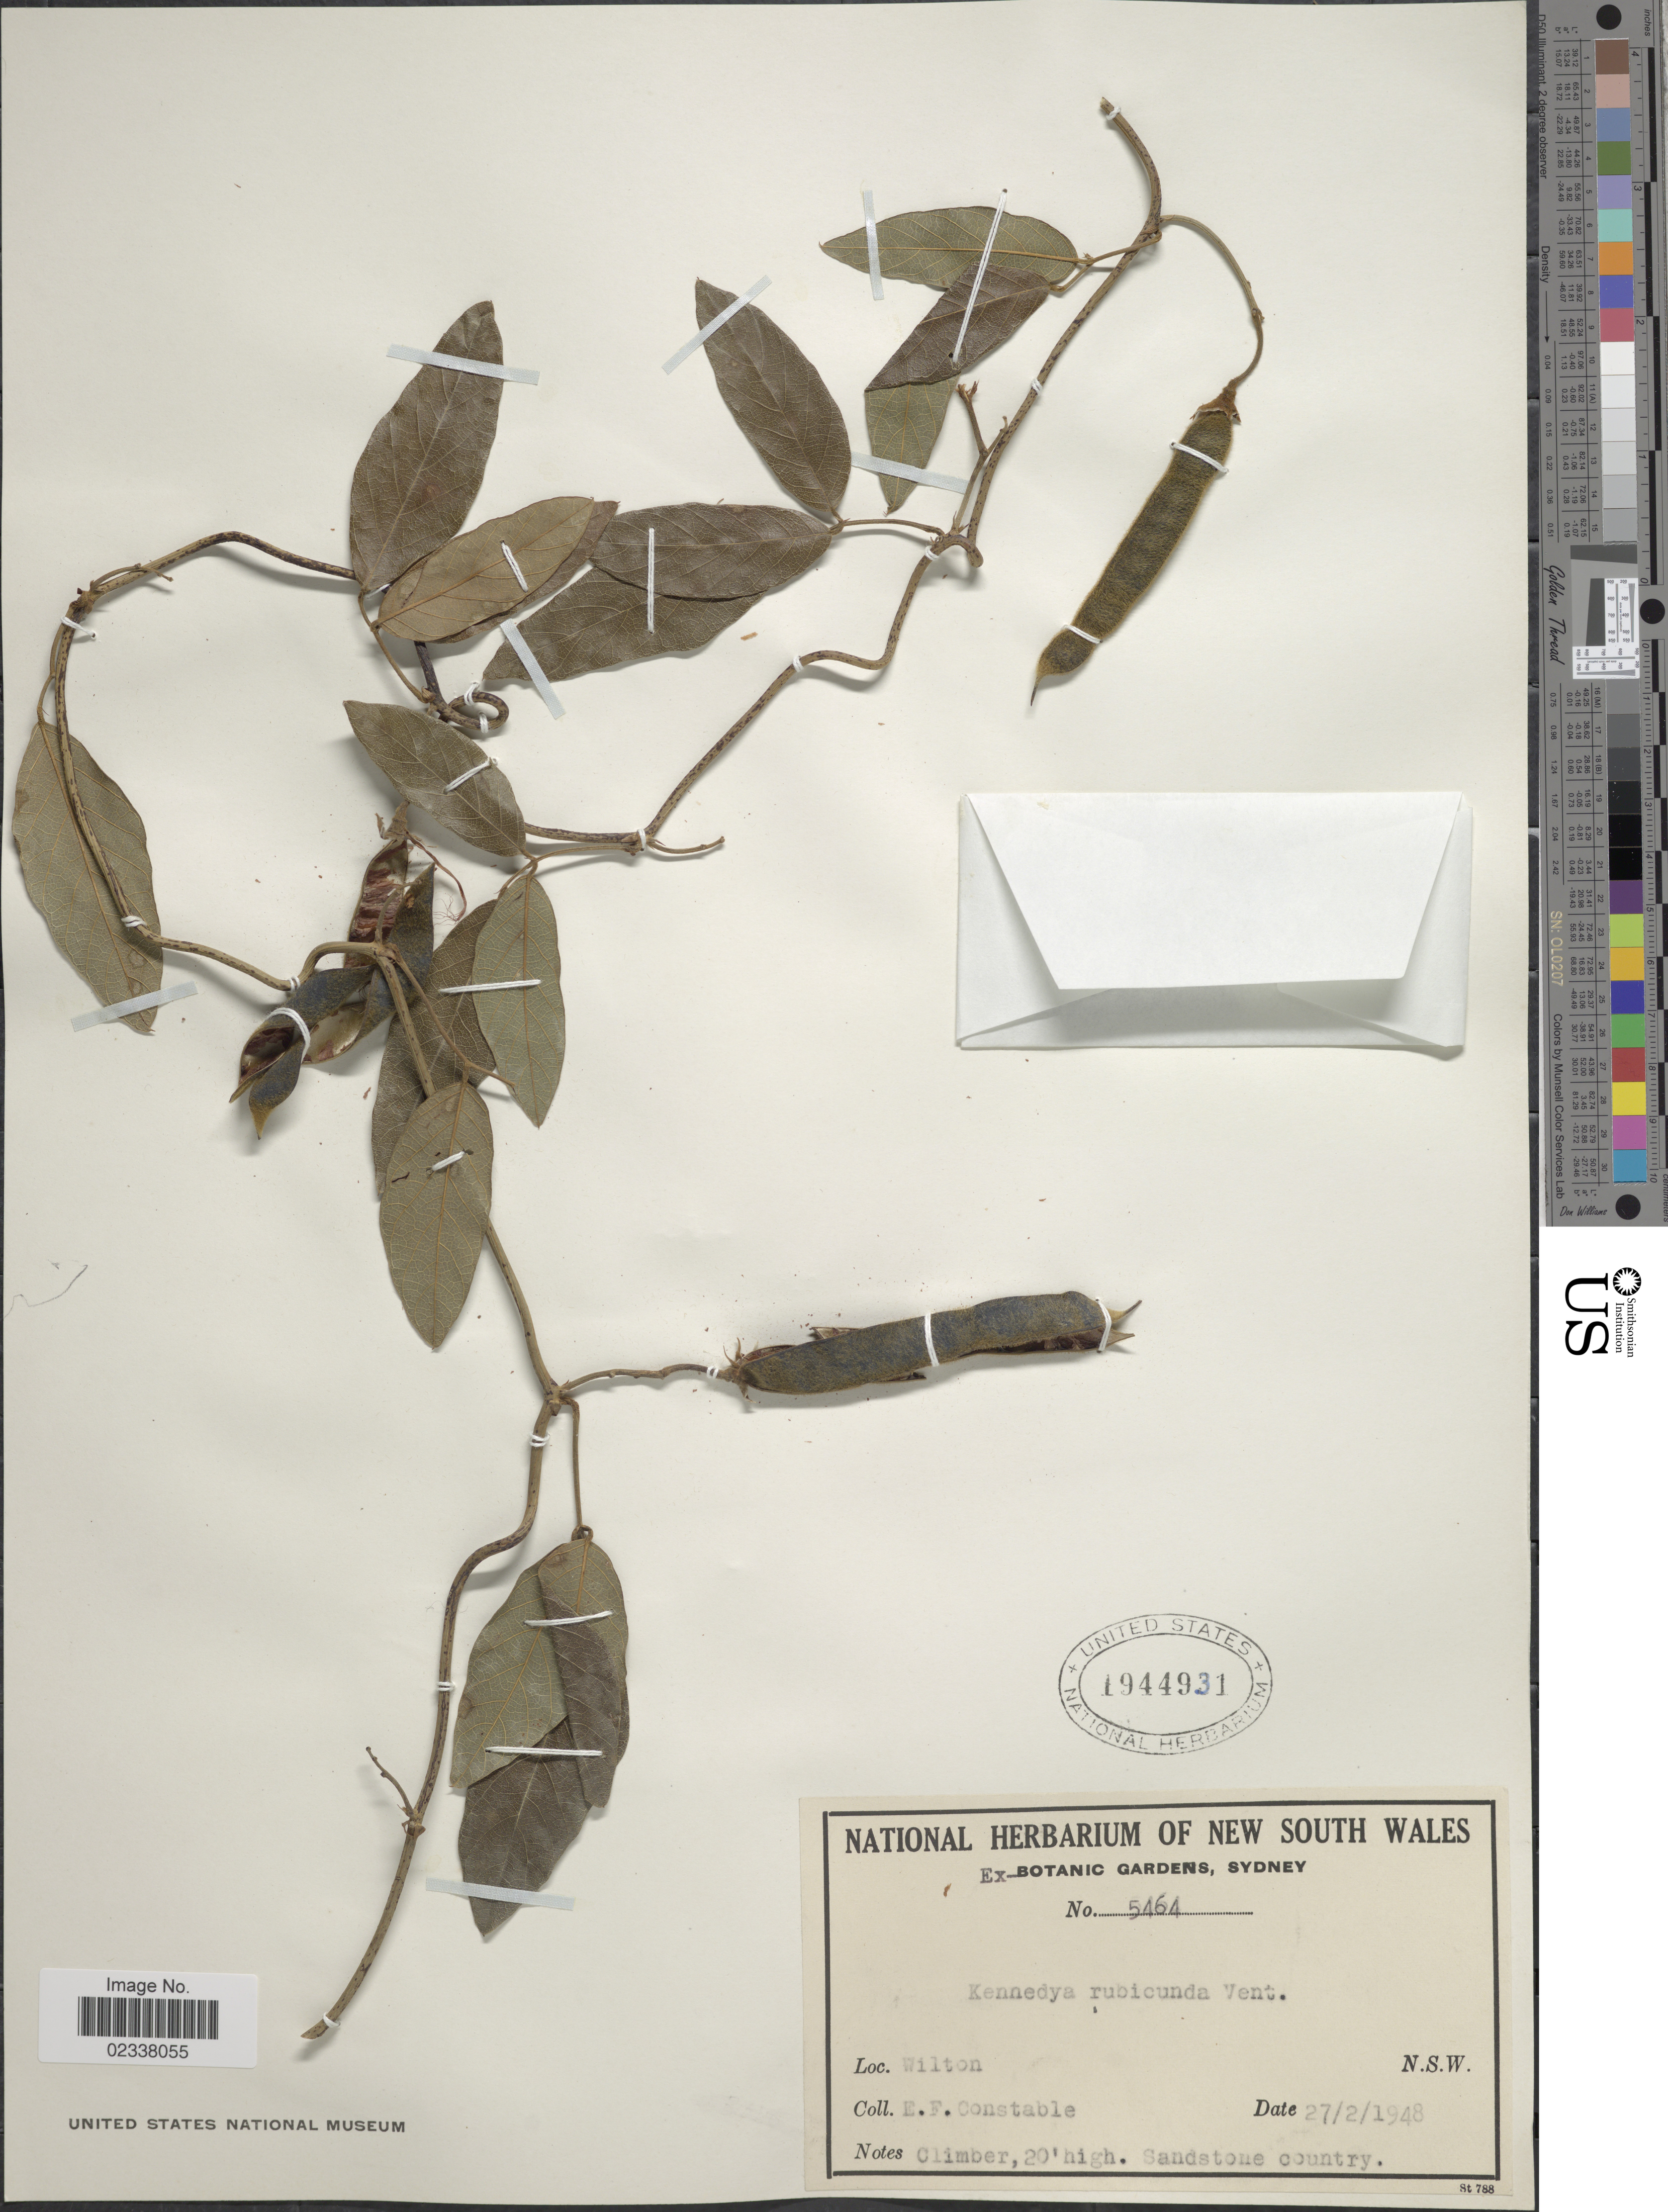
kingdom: Plantae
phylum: Tracheophyta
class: Magnoliopsida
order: Fabales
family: Fabaceae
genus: Kennedia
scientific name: Kennedia rubicunda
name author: Vent.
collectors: E. F. Constable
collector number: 5464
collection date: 1948-02-27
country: Australia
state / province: New South Wales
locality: Wilton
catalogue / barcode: US 1944931